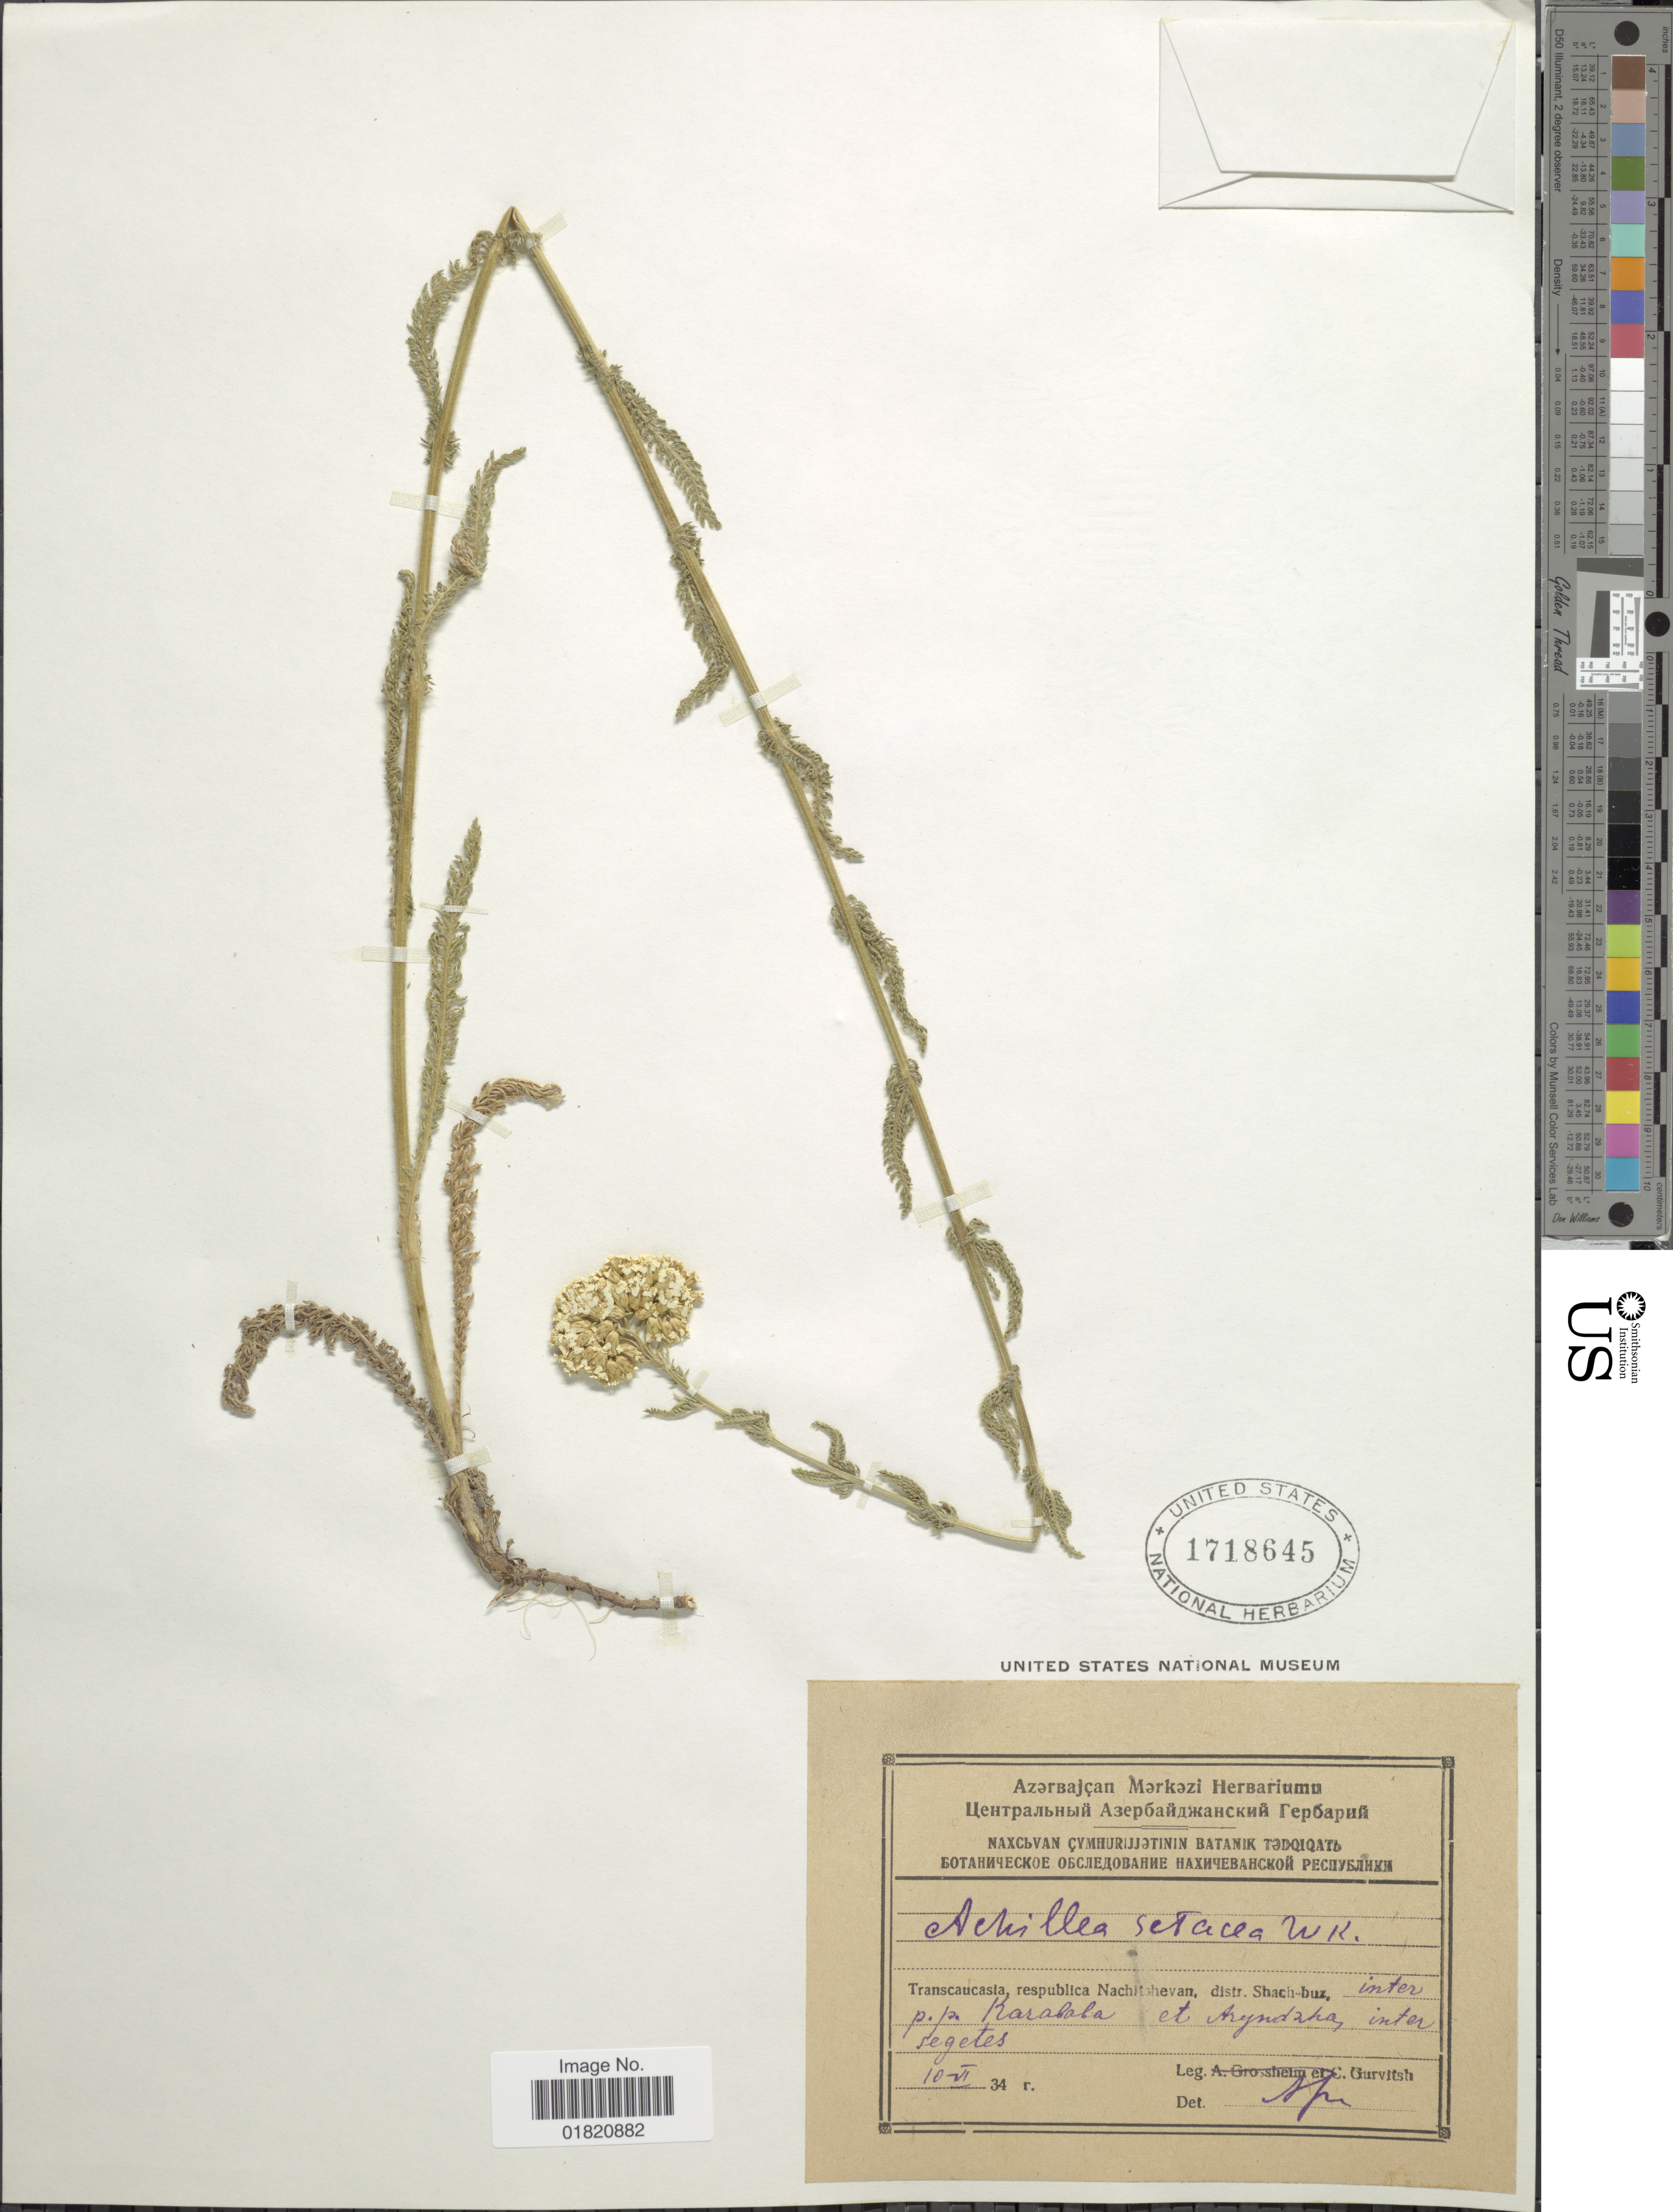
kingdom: Plantae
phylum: Tracheophyta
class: Magnoliopsida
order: Asterales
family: Asteraceae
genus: Achillea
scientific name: Achillea setacea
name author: Waldst. & Kit.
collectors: C. Gurvitsh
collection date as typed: Transcribed d/m/y: 10/7/34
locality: Transcaucasta, respublica Nachitchevan, distr. Shach-bux. inter p. m. Karabala et Aryndzka, inter segetes [interpreted]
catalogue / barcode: US 1718645